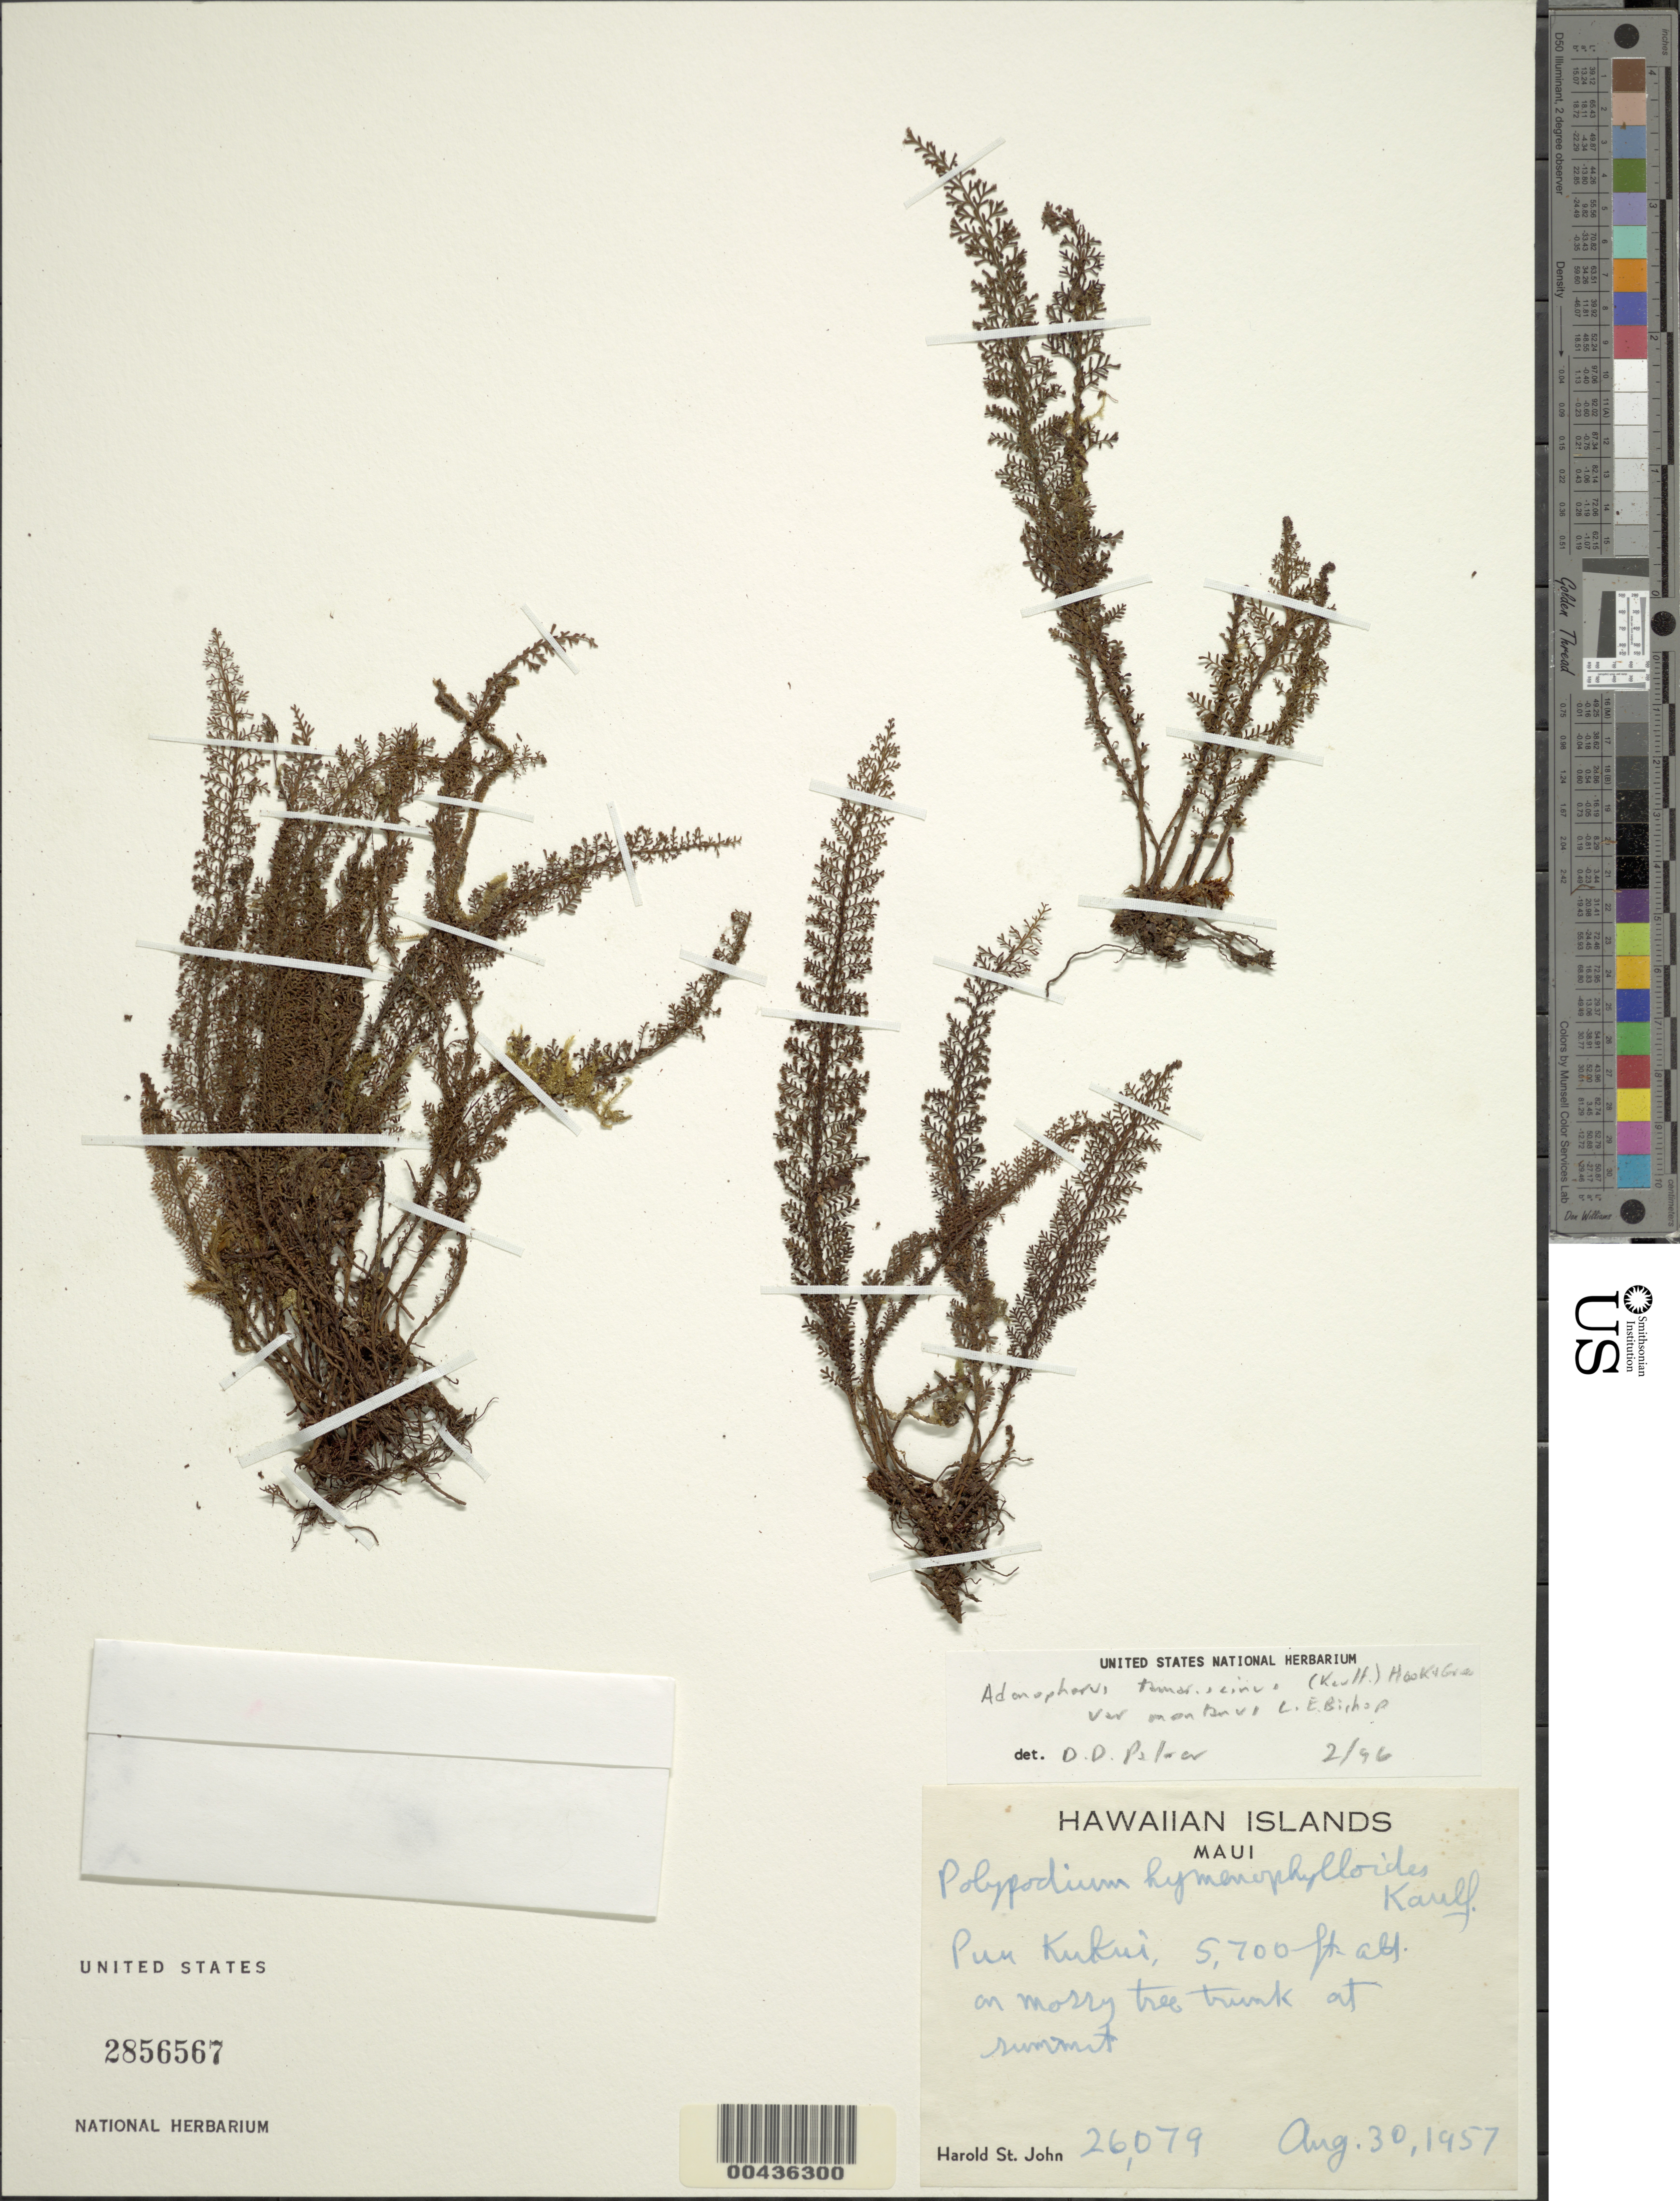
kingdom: Plantae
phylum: Tracheophyta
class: Polypodiopsida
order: Polypodiales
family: Polypodiaceae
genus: Adenophorus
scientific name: Adenophorus tamariscinus var. montanus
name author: (Hillebr.) L.E. Bishop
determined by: Palmer, D. D.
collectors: H. St. John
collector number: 26079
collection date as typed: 30 Aug 1957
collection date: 1957-08-30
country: United States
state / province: Hawaii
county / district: Maui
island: Maui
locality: Puu Kukui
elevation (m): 1737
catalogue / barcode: US 2856567